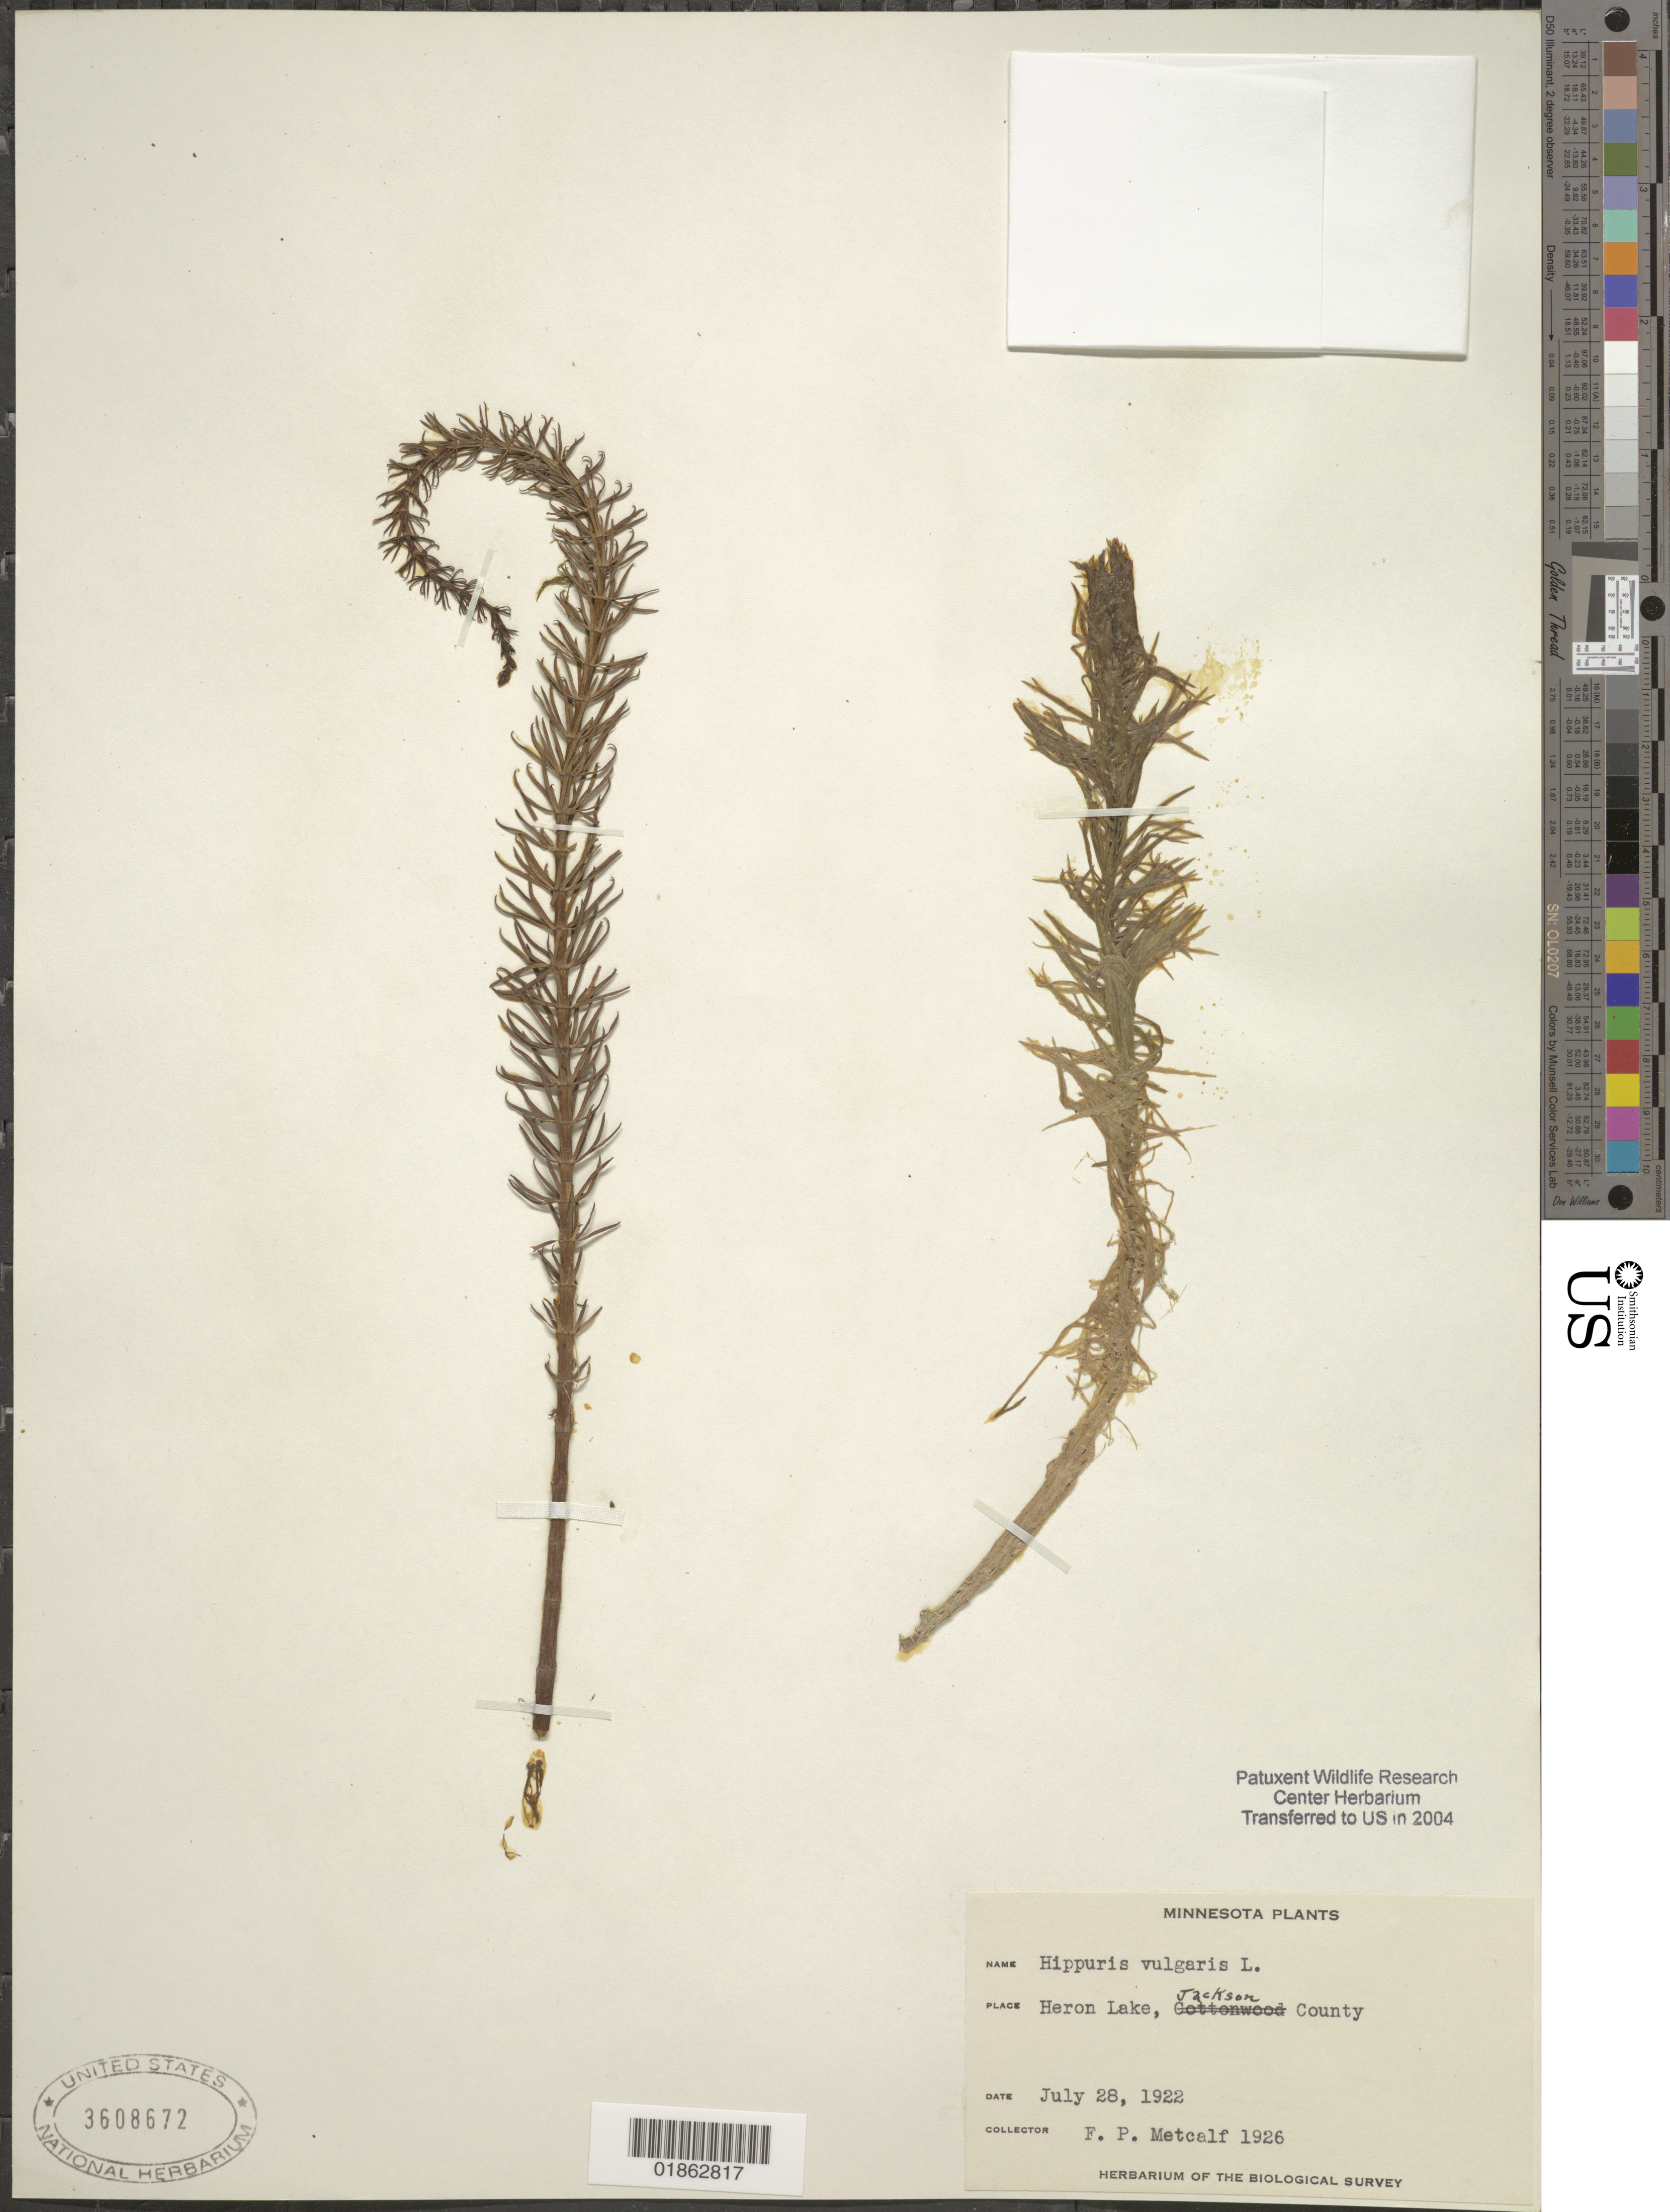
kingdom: Plantae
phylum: Tracheophyta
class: Magnoliopsida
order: Lamiales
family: Plantaginaceae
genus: Hippuris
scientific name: Hippuris vulgaris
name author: L.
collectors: F. P. Metcalf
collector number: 1926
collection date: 1922-07-28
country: United States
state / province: Minnesota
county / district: Jackson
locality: Heron lake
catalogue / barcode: US 3608672